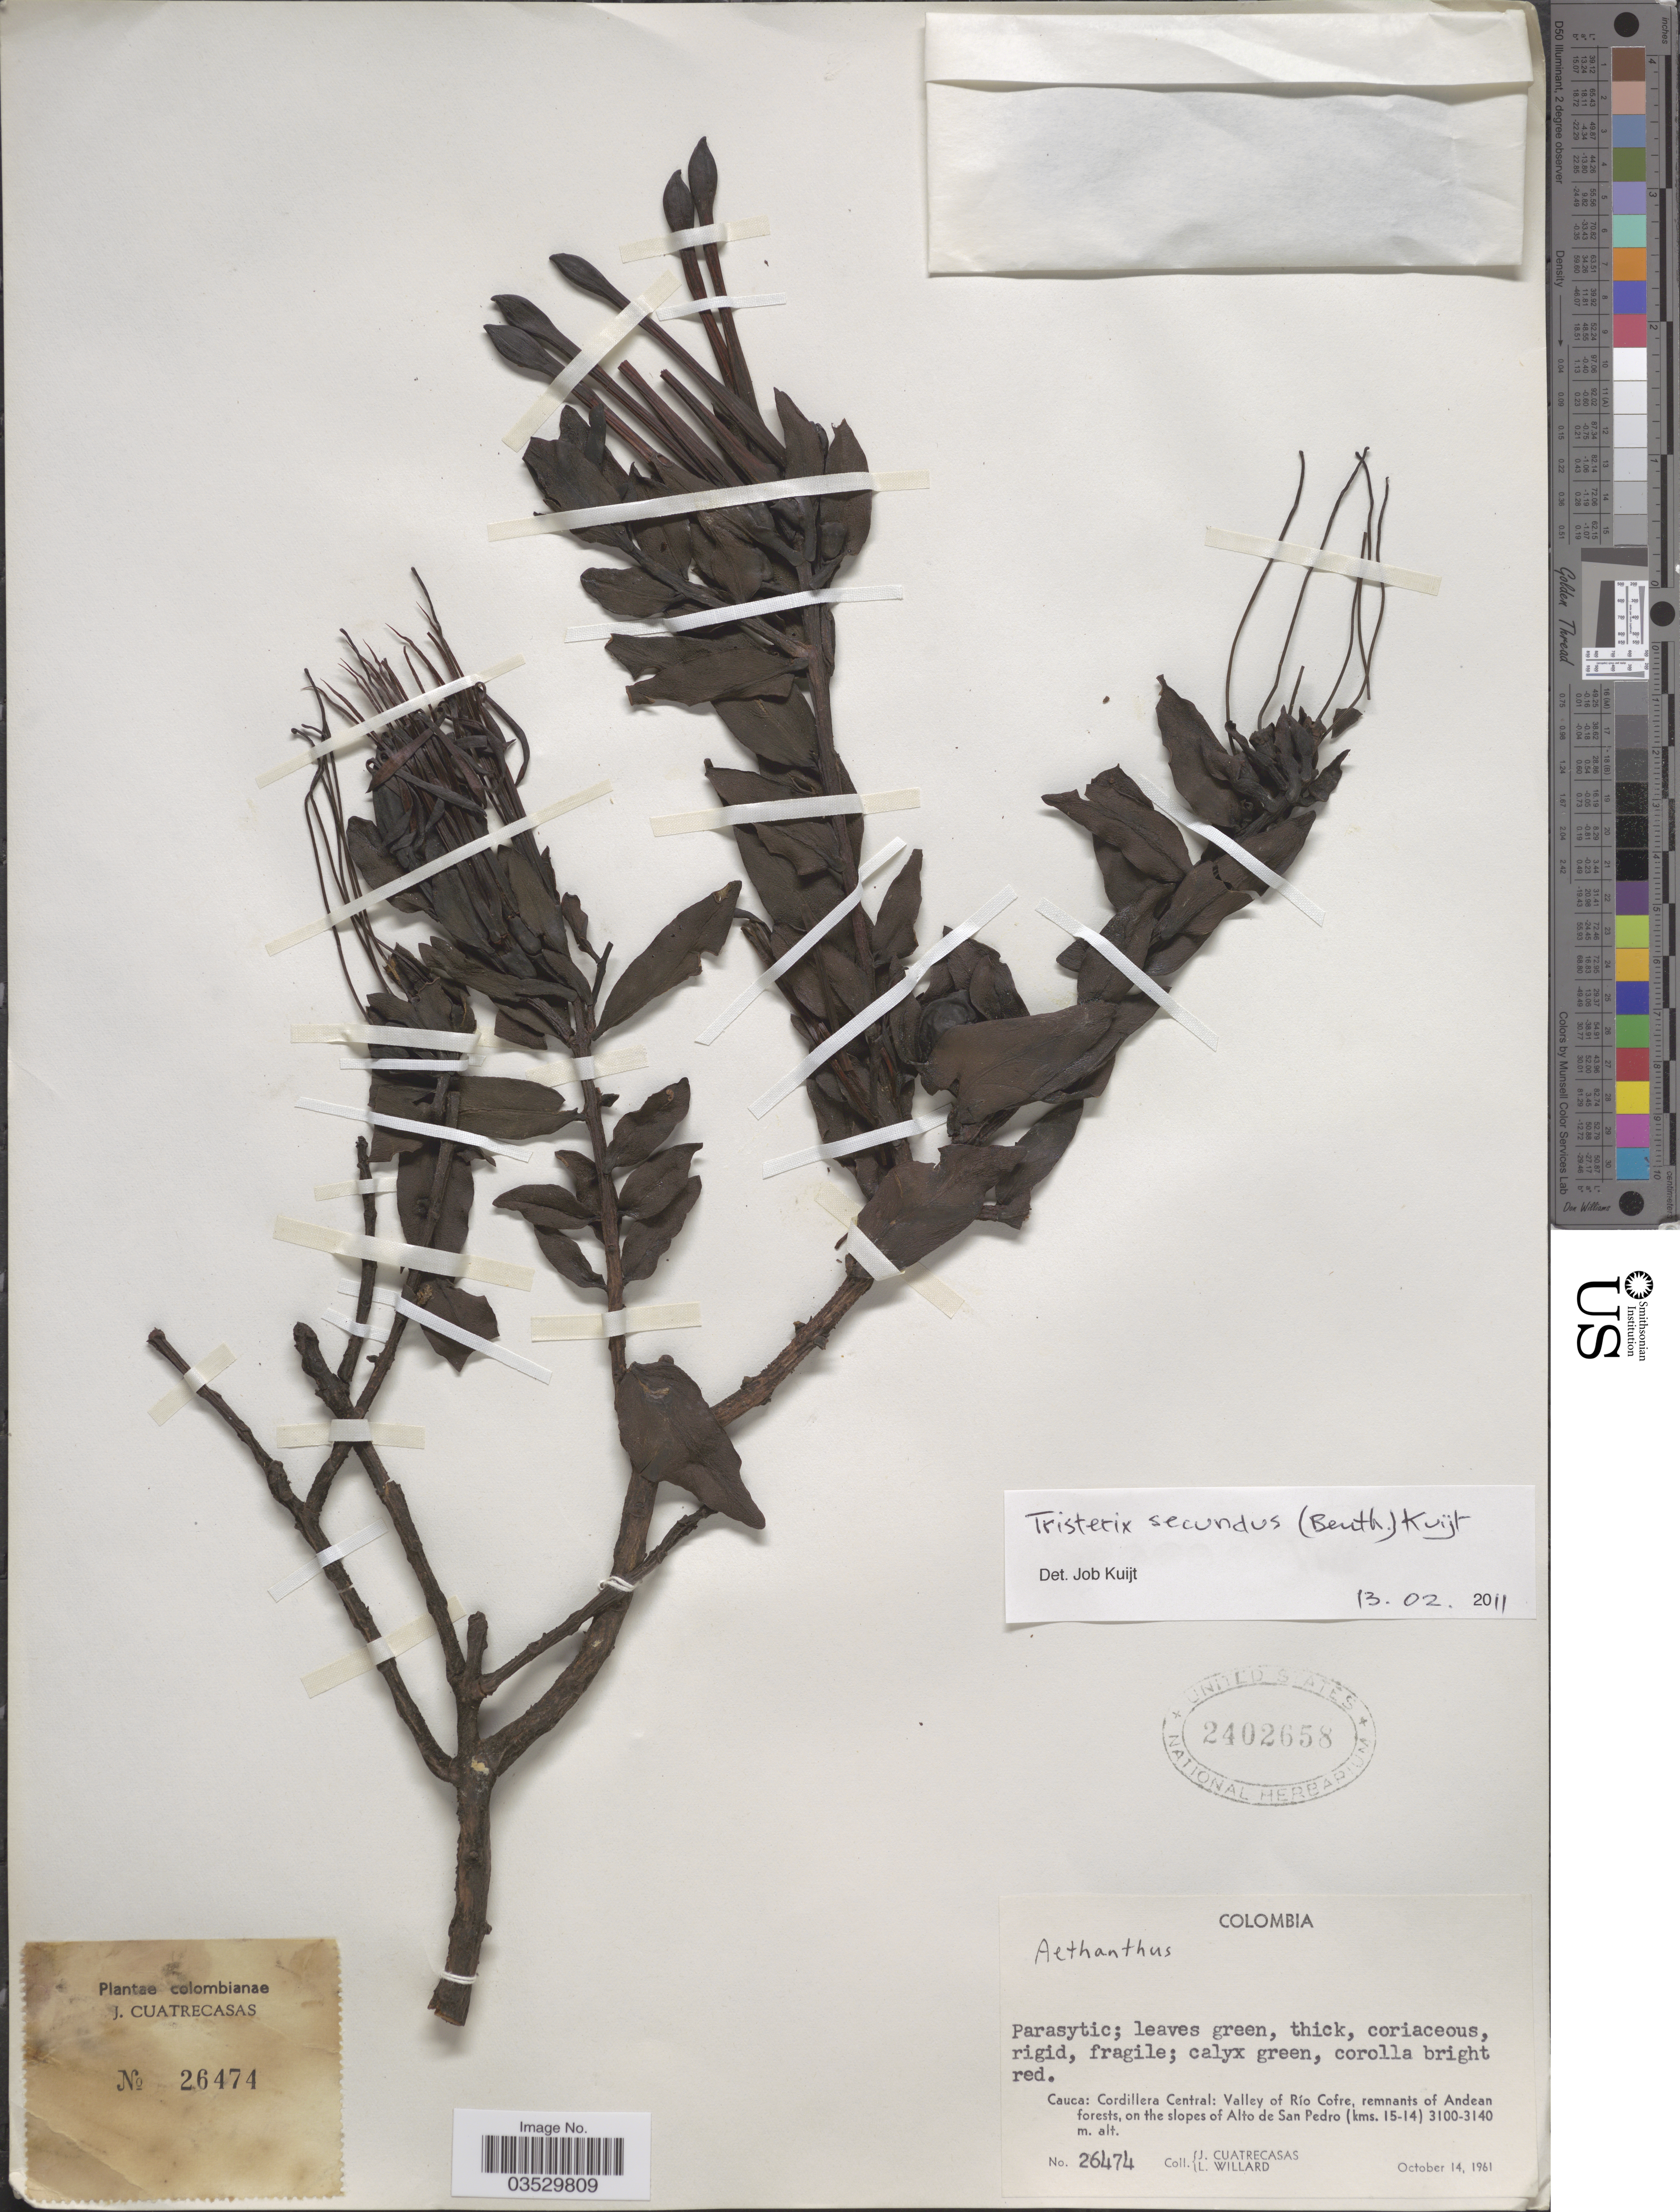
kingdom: Plantae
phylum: Tracheophyta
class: Magnoliopsida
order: Santalales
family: Loranthaceae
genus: Tristerix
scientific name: Tristerix secundus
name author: (Benth.) Kuijt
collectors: J. Cuatrecasas & L. Willard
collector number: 26474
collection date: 1961-10-14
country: Colombia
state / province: Cauca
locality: Cordillera Central: Valley of Río Cofre, remnants of Andean forests, on the slopes of Alto de San Pedro (kms. 15-14).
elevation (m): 3100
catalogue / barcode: US 2402658